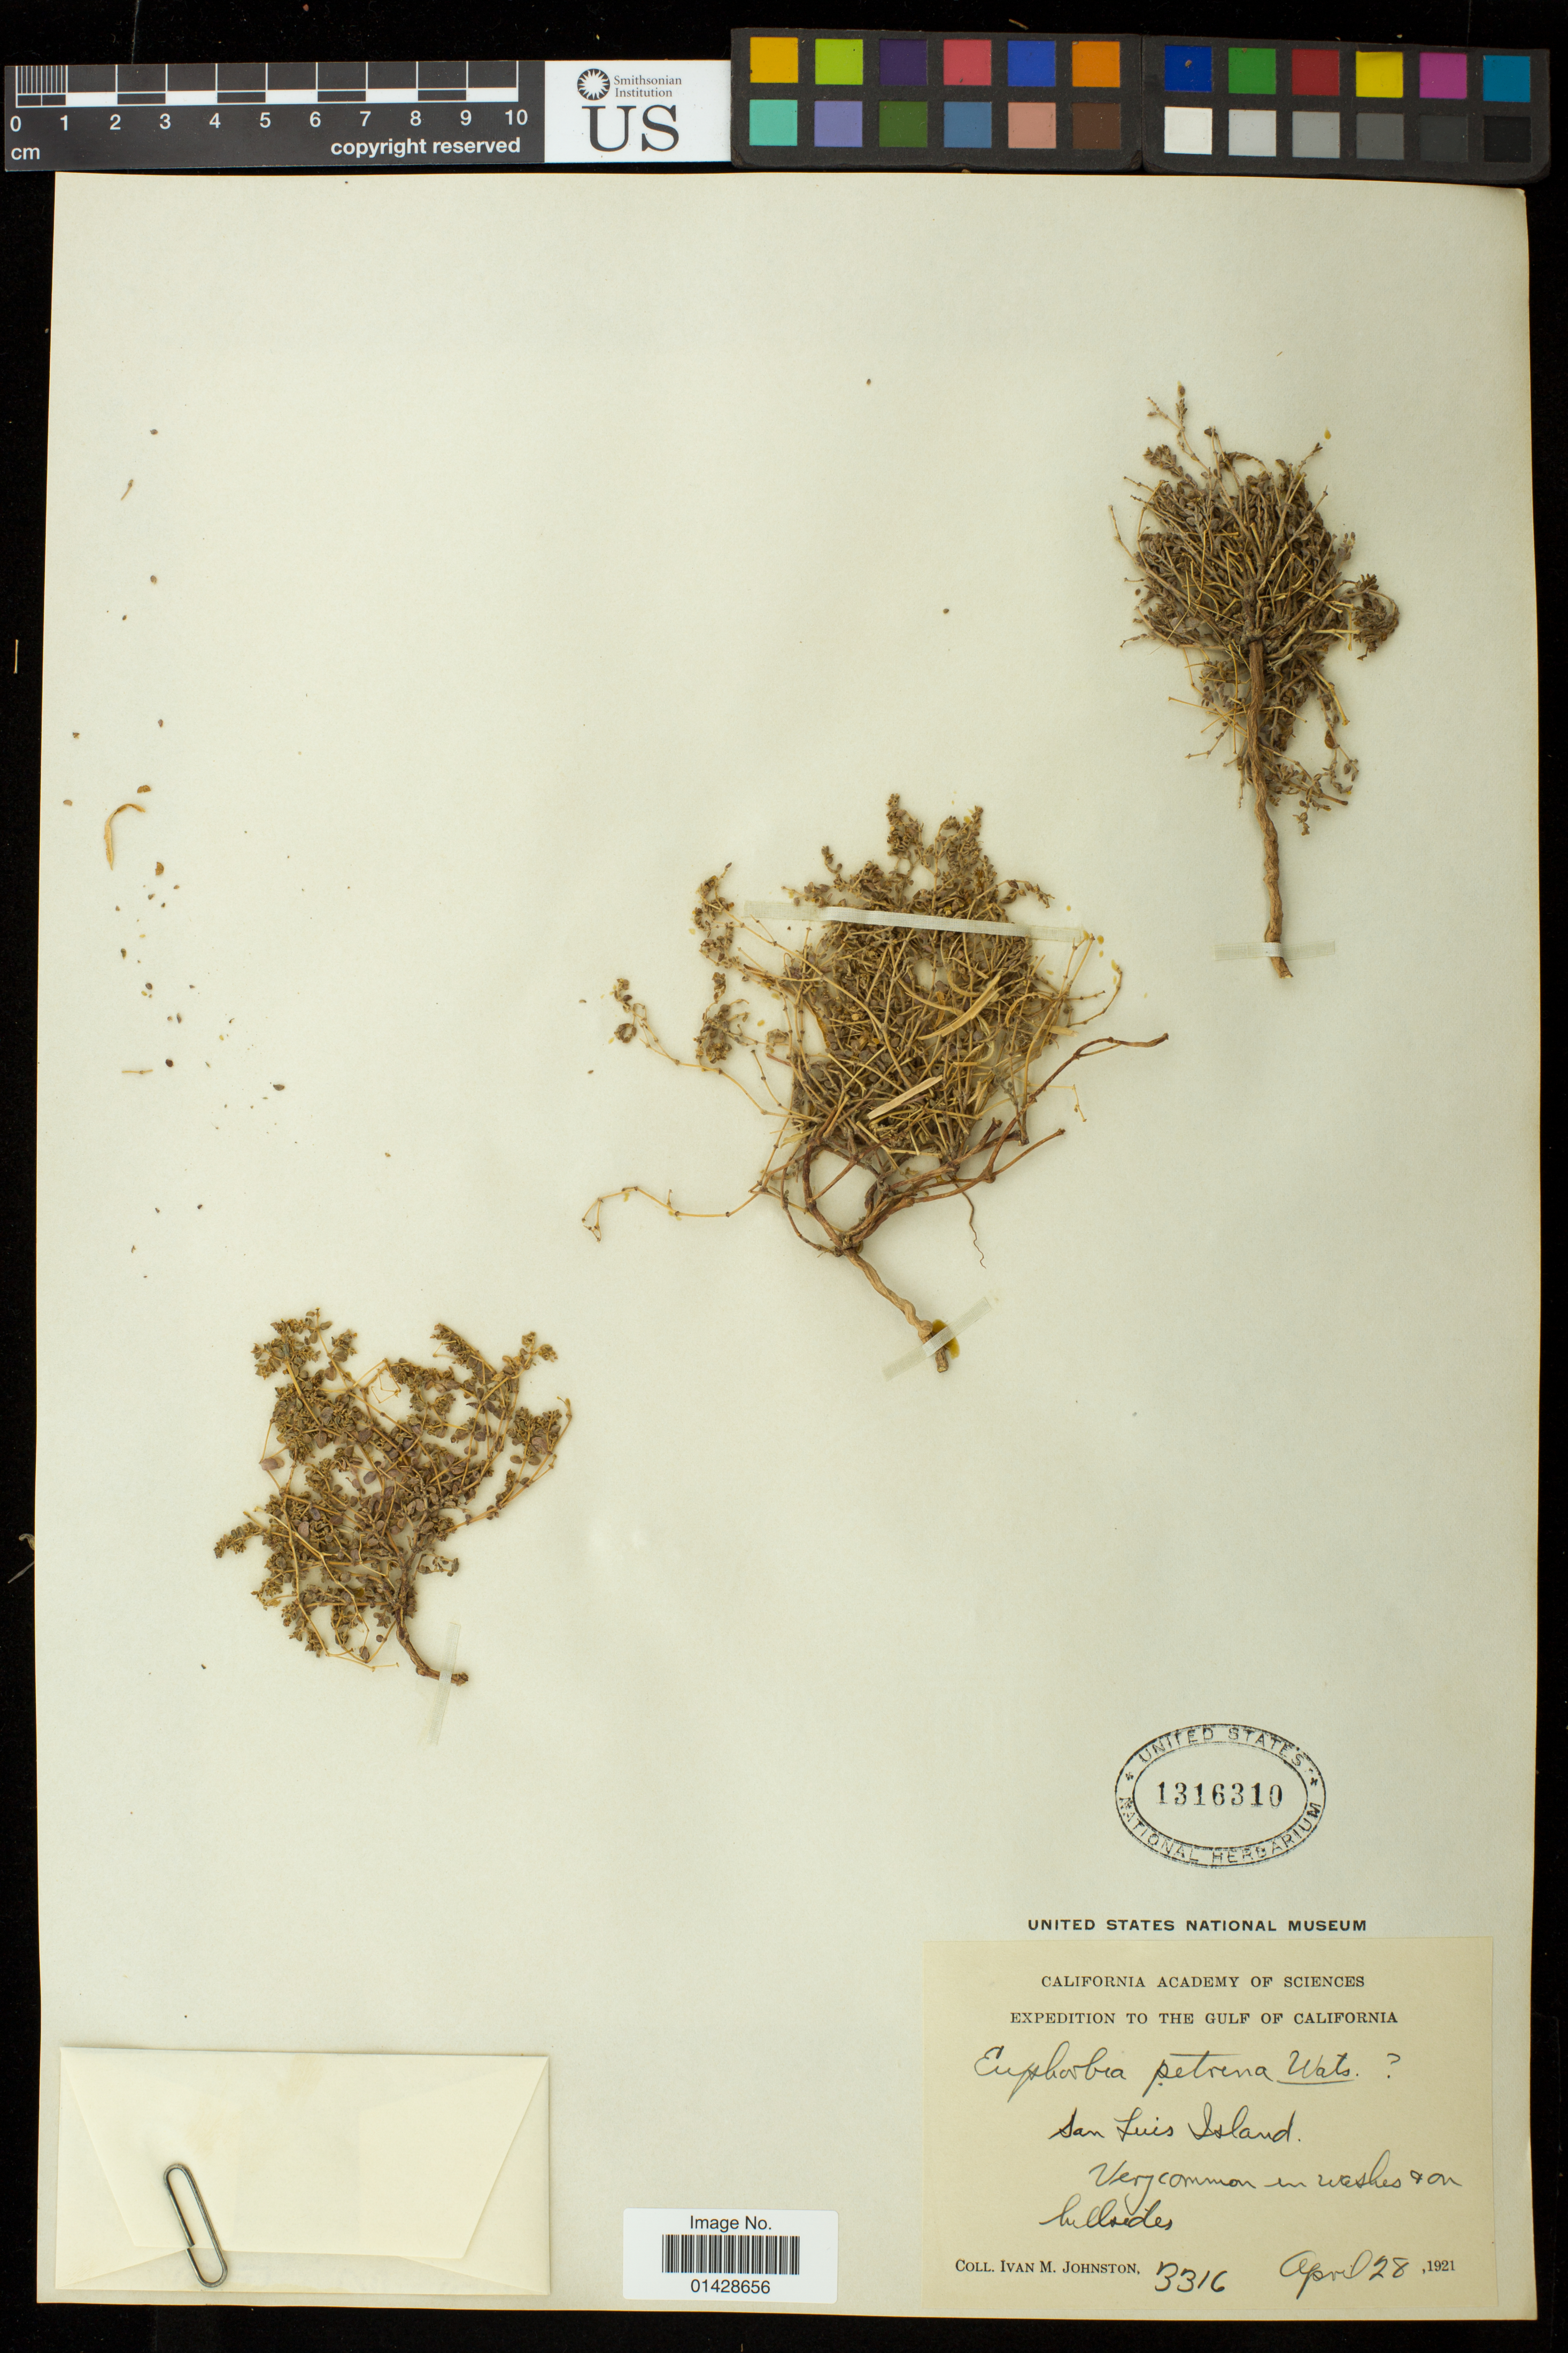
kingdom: Plantae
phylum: Tracheophyta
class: Magnoliopsida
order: Malpighiales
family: Euphorbiaceae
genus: Euphorbia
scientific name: Euphorbia petrina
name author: S. Watson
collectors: I.M. Johnston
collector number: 3316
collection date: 1921-04-28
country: Mexico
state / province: Baja California Norte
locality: San Luis Island, Gulf of California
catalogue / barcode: US 1316310